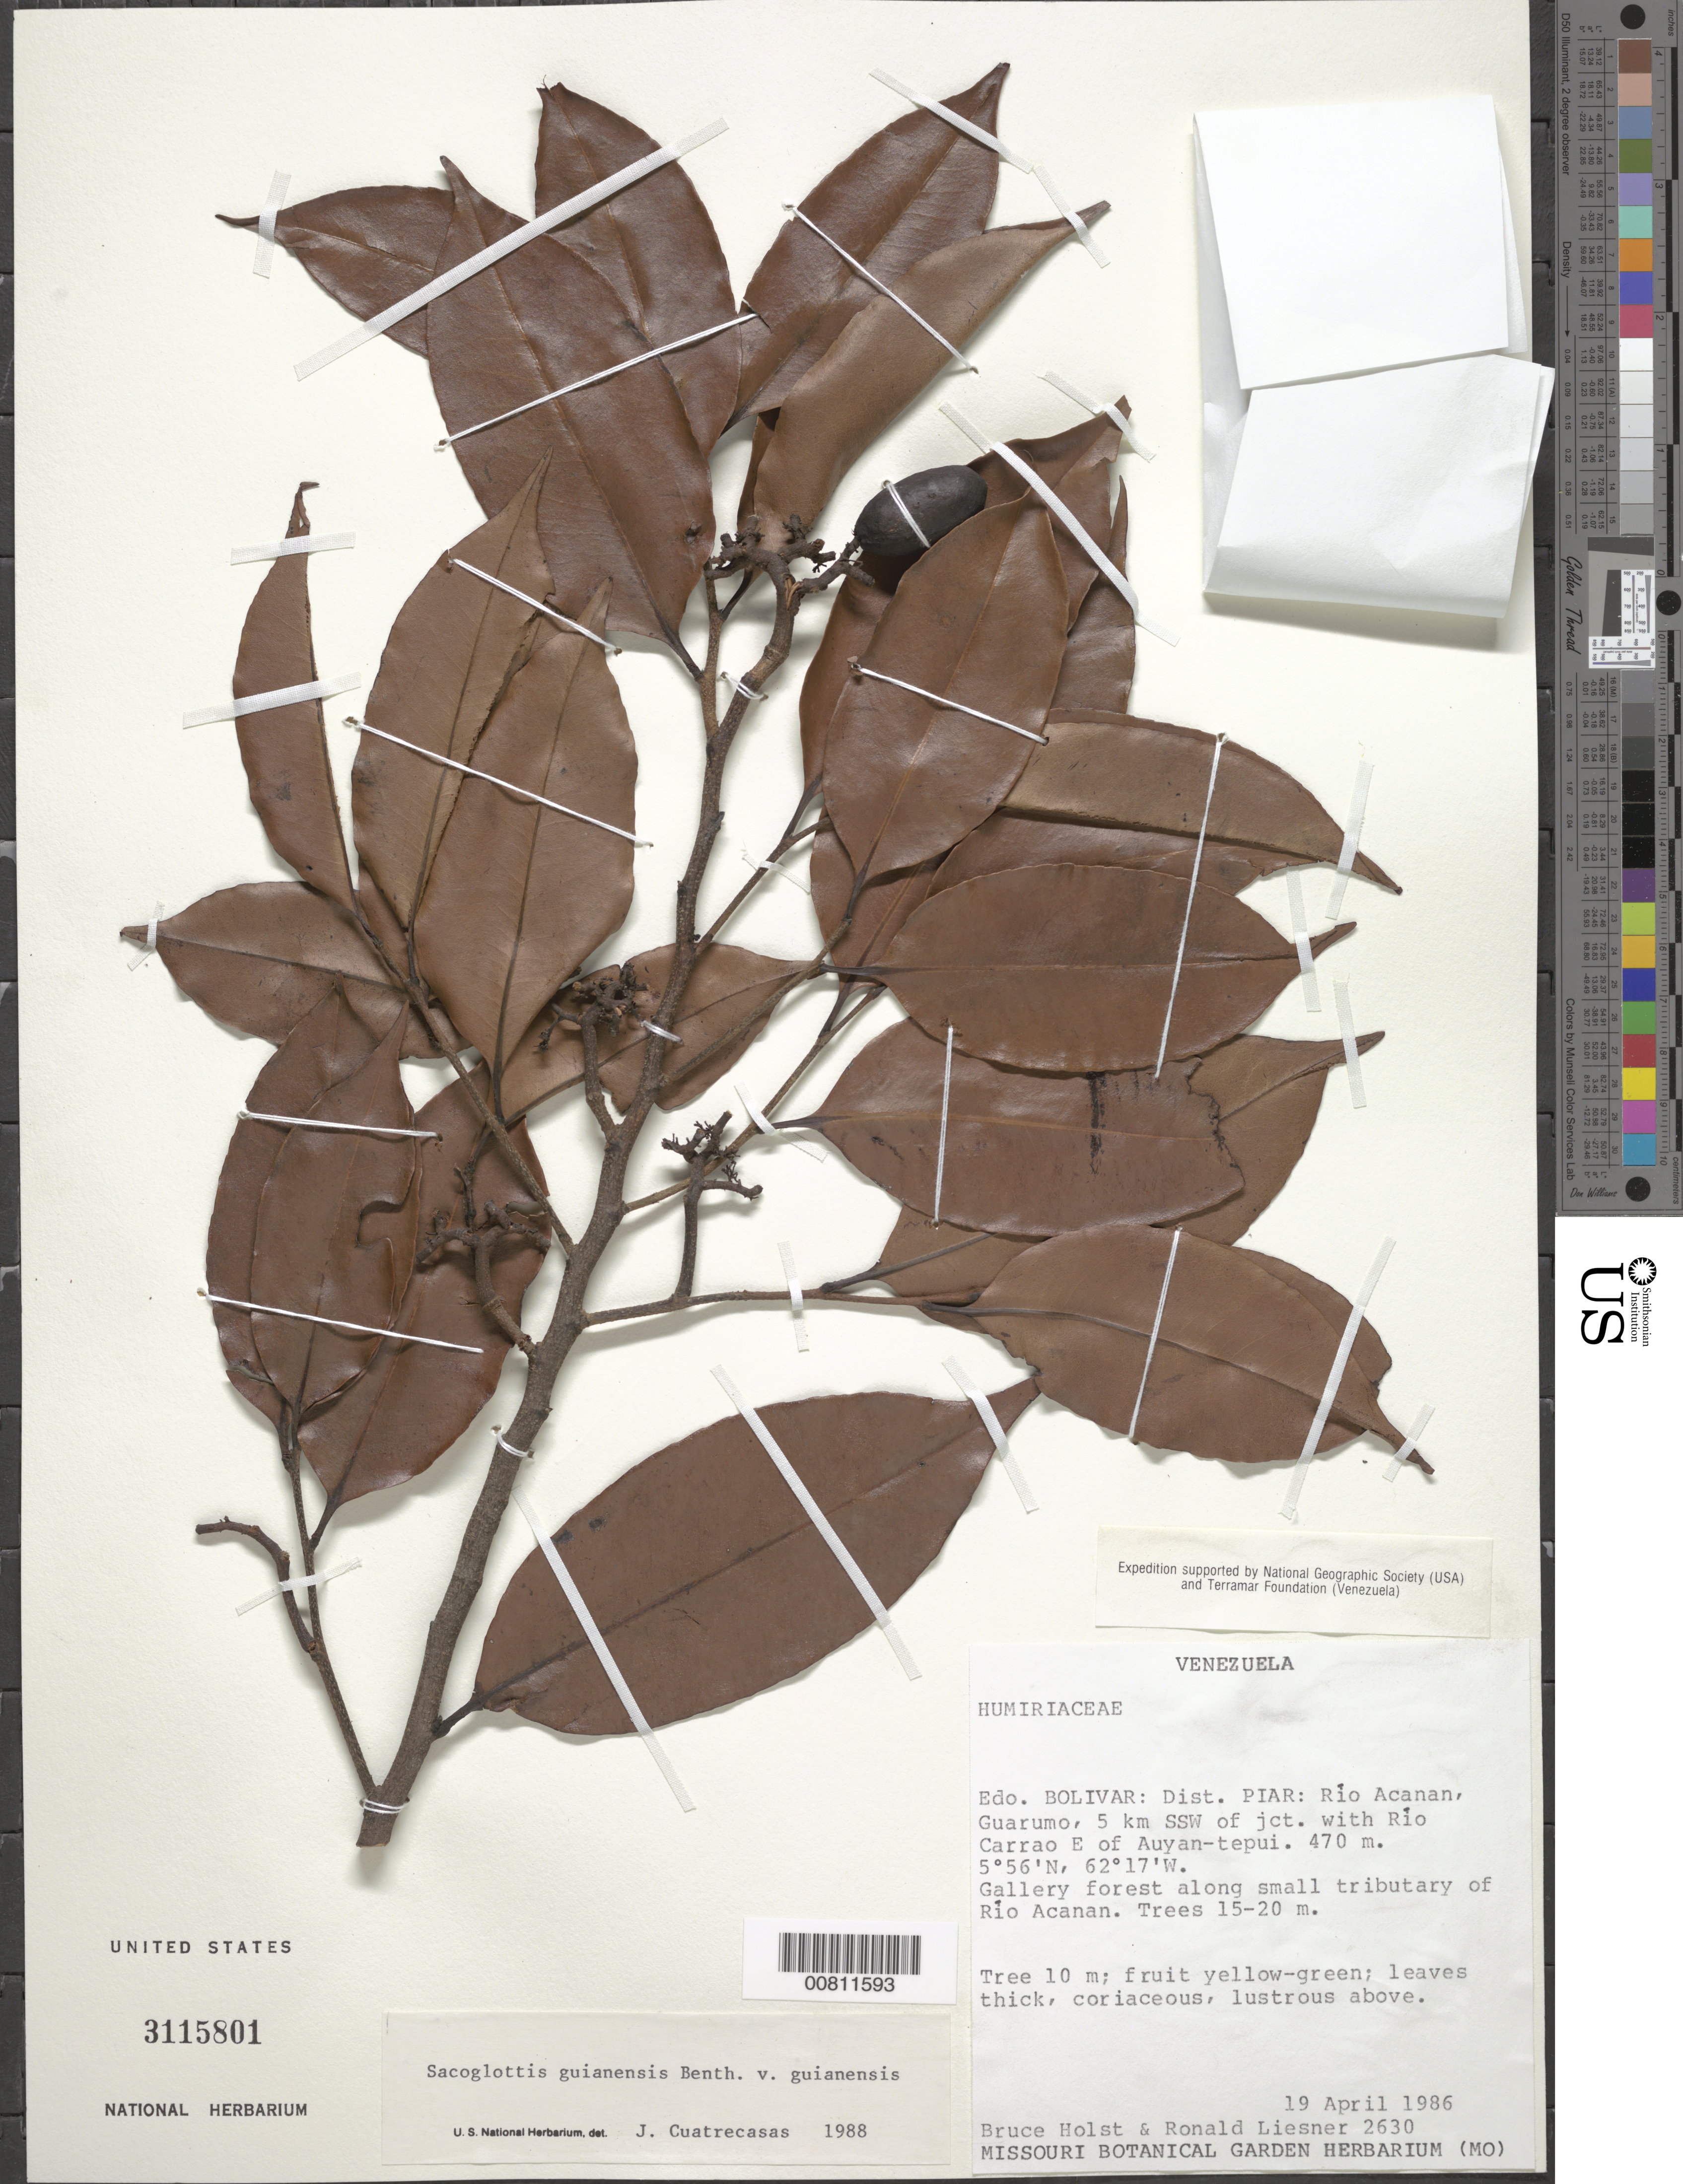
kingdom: Plantae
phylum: Tracheophyta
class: Magnoliopsida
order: Malpighiales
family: Humiriaceae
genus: Sacoglottis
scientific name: Sacoglottis guianensis var. guianensis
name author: Benth.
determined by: Cuatrecasas, J.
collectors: B. Holst & R. L. Liesner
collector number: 2630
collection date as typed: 19-Apr-86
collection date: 1986-04-19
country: Venezuela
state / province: Bolívar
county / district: Piar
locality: Río Acanan, Guarumo, 5km SSW of jct. with Río Carrao E of Auyan-tepuí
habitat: Gallery forest along small tributary of river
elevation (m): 470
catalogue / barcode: US 3115801